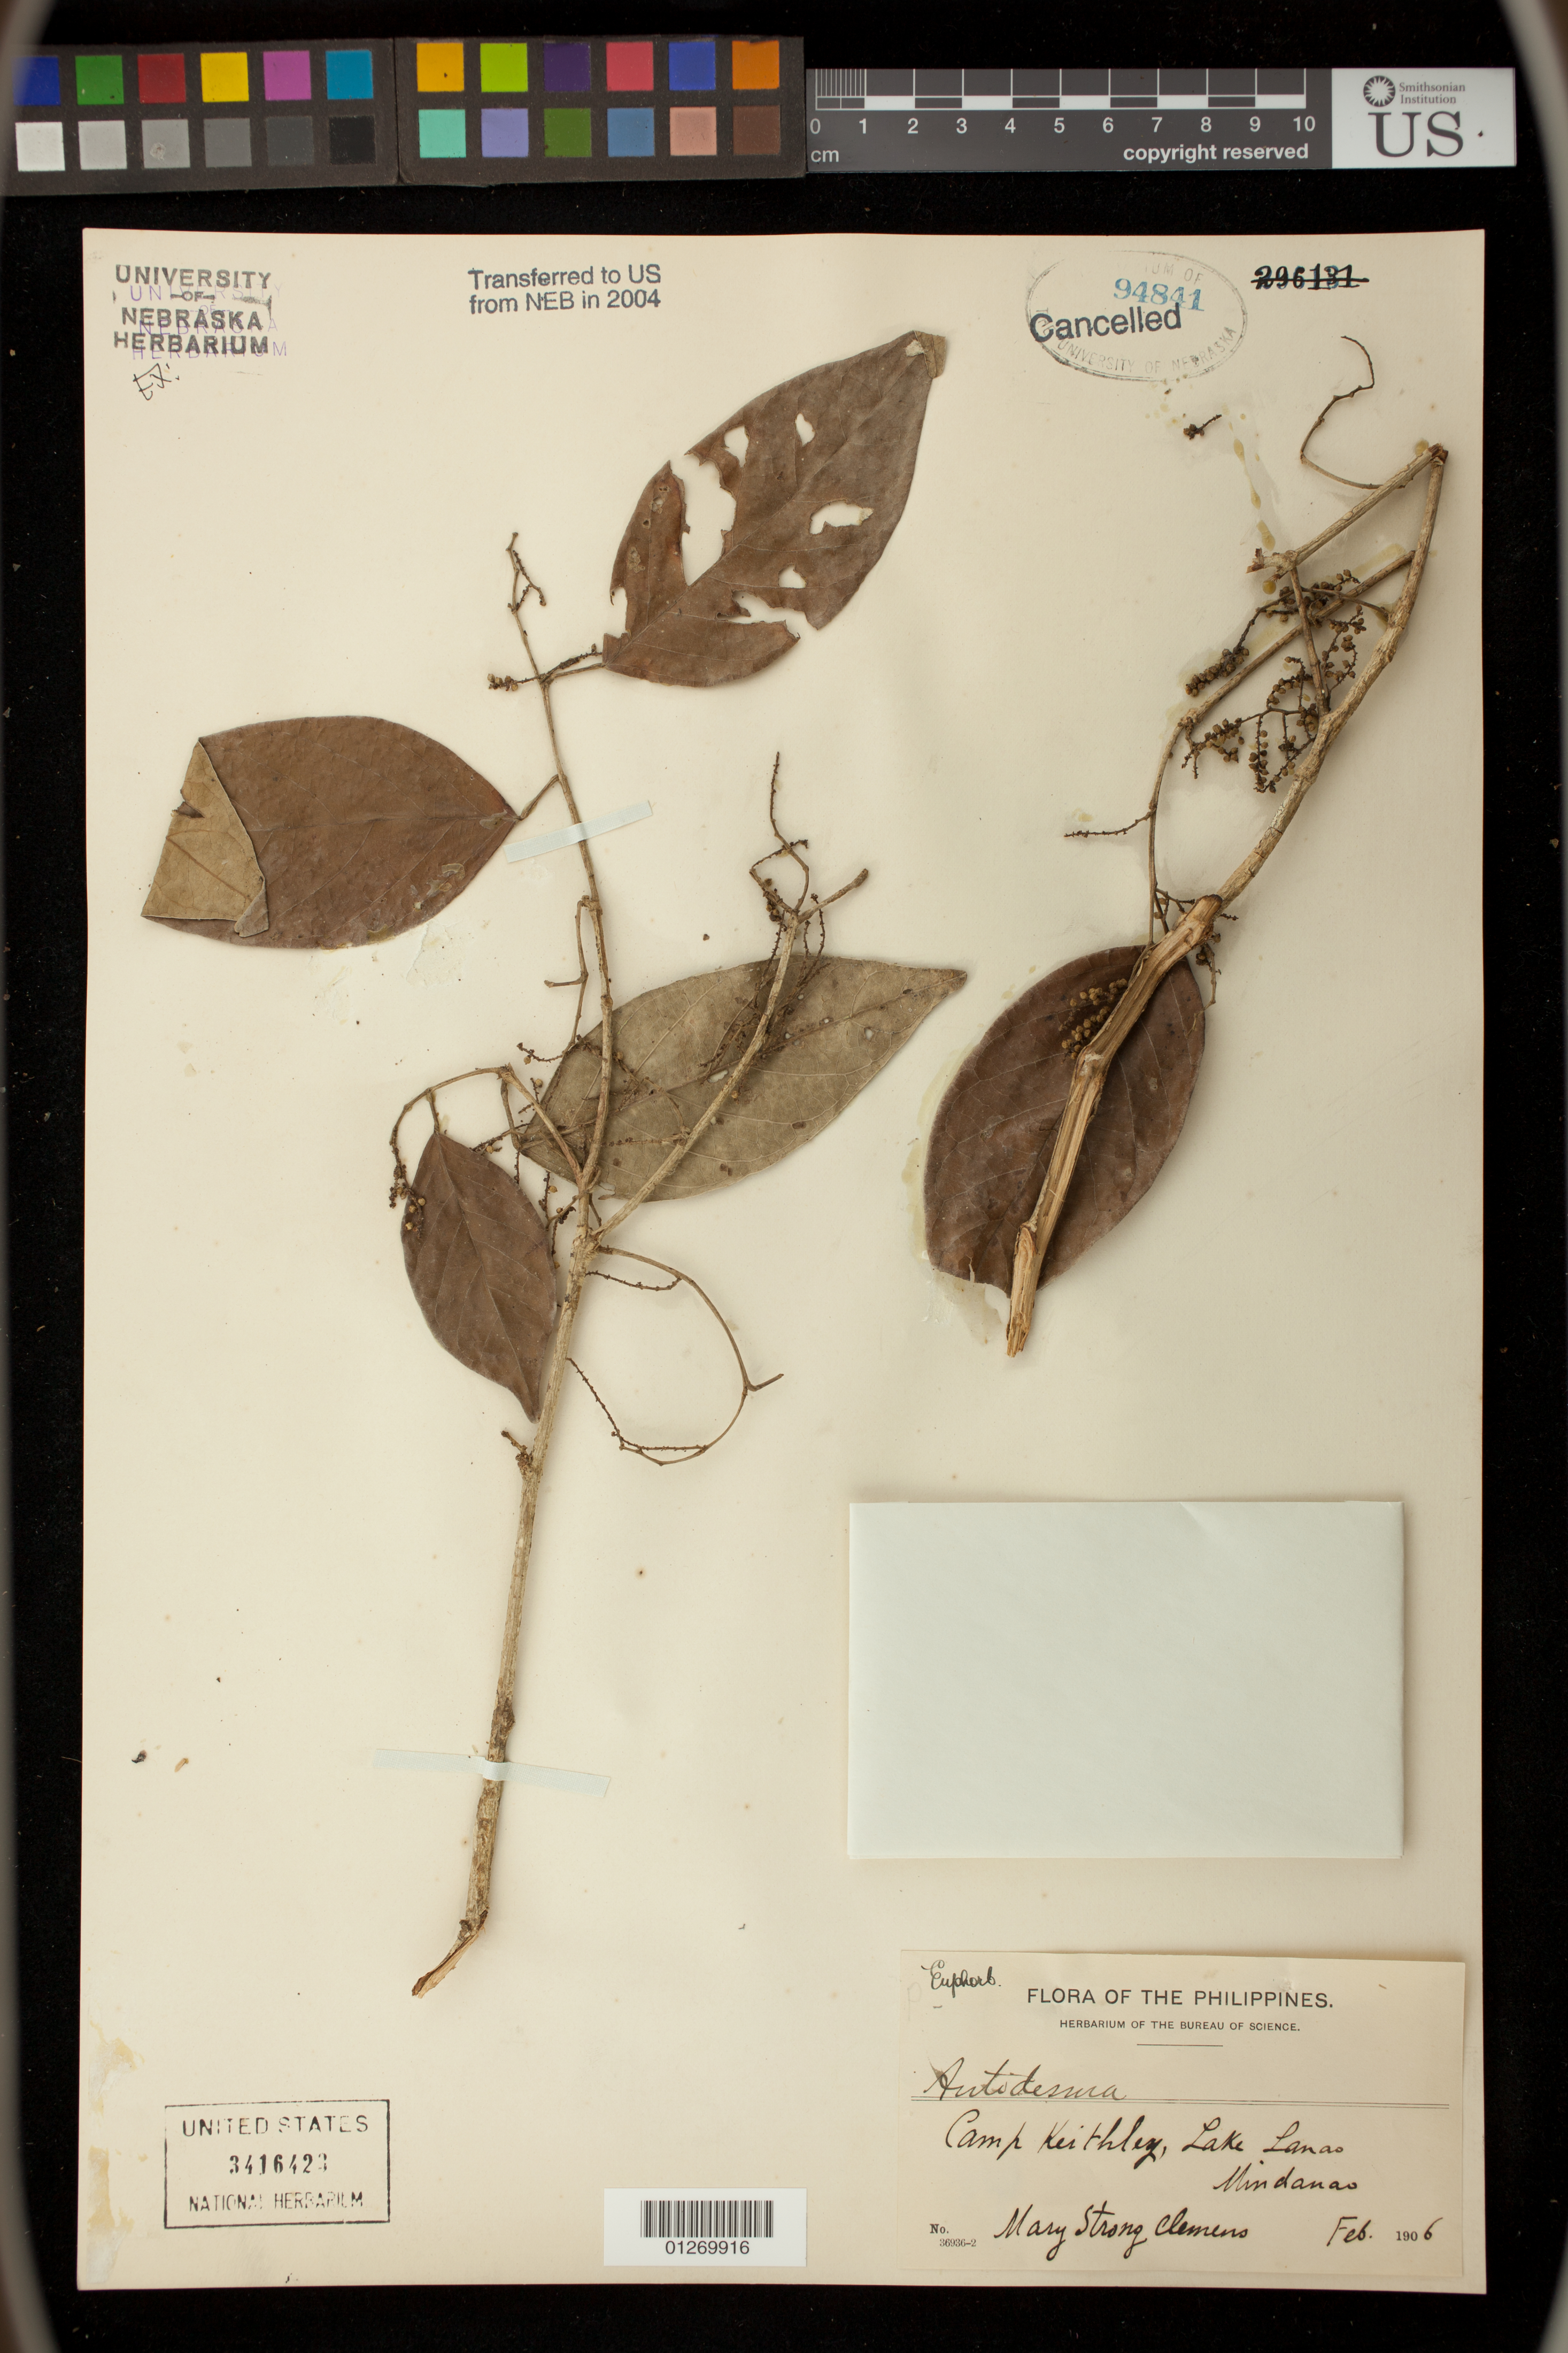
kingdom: Plantae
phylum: Tracheophyta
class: Magnoliopsida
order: Malpighiales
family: Phyllanthaceae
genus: Antidesma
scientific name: Antidesma sp.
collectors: M. S. Clemens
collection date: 1906-02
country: Philippines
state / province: Muslim Mindanao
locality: Camp Keithley, Lake Lanao, Mindanao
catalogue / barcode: US 3416423